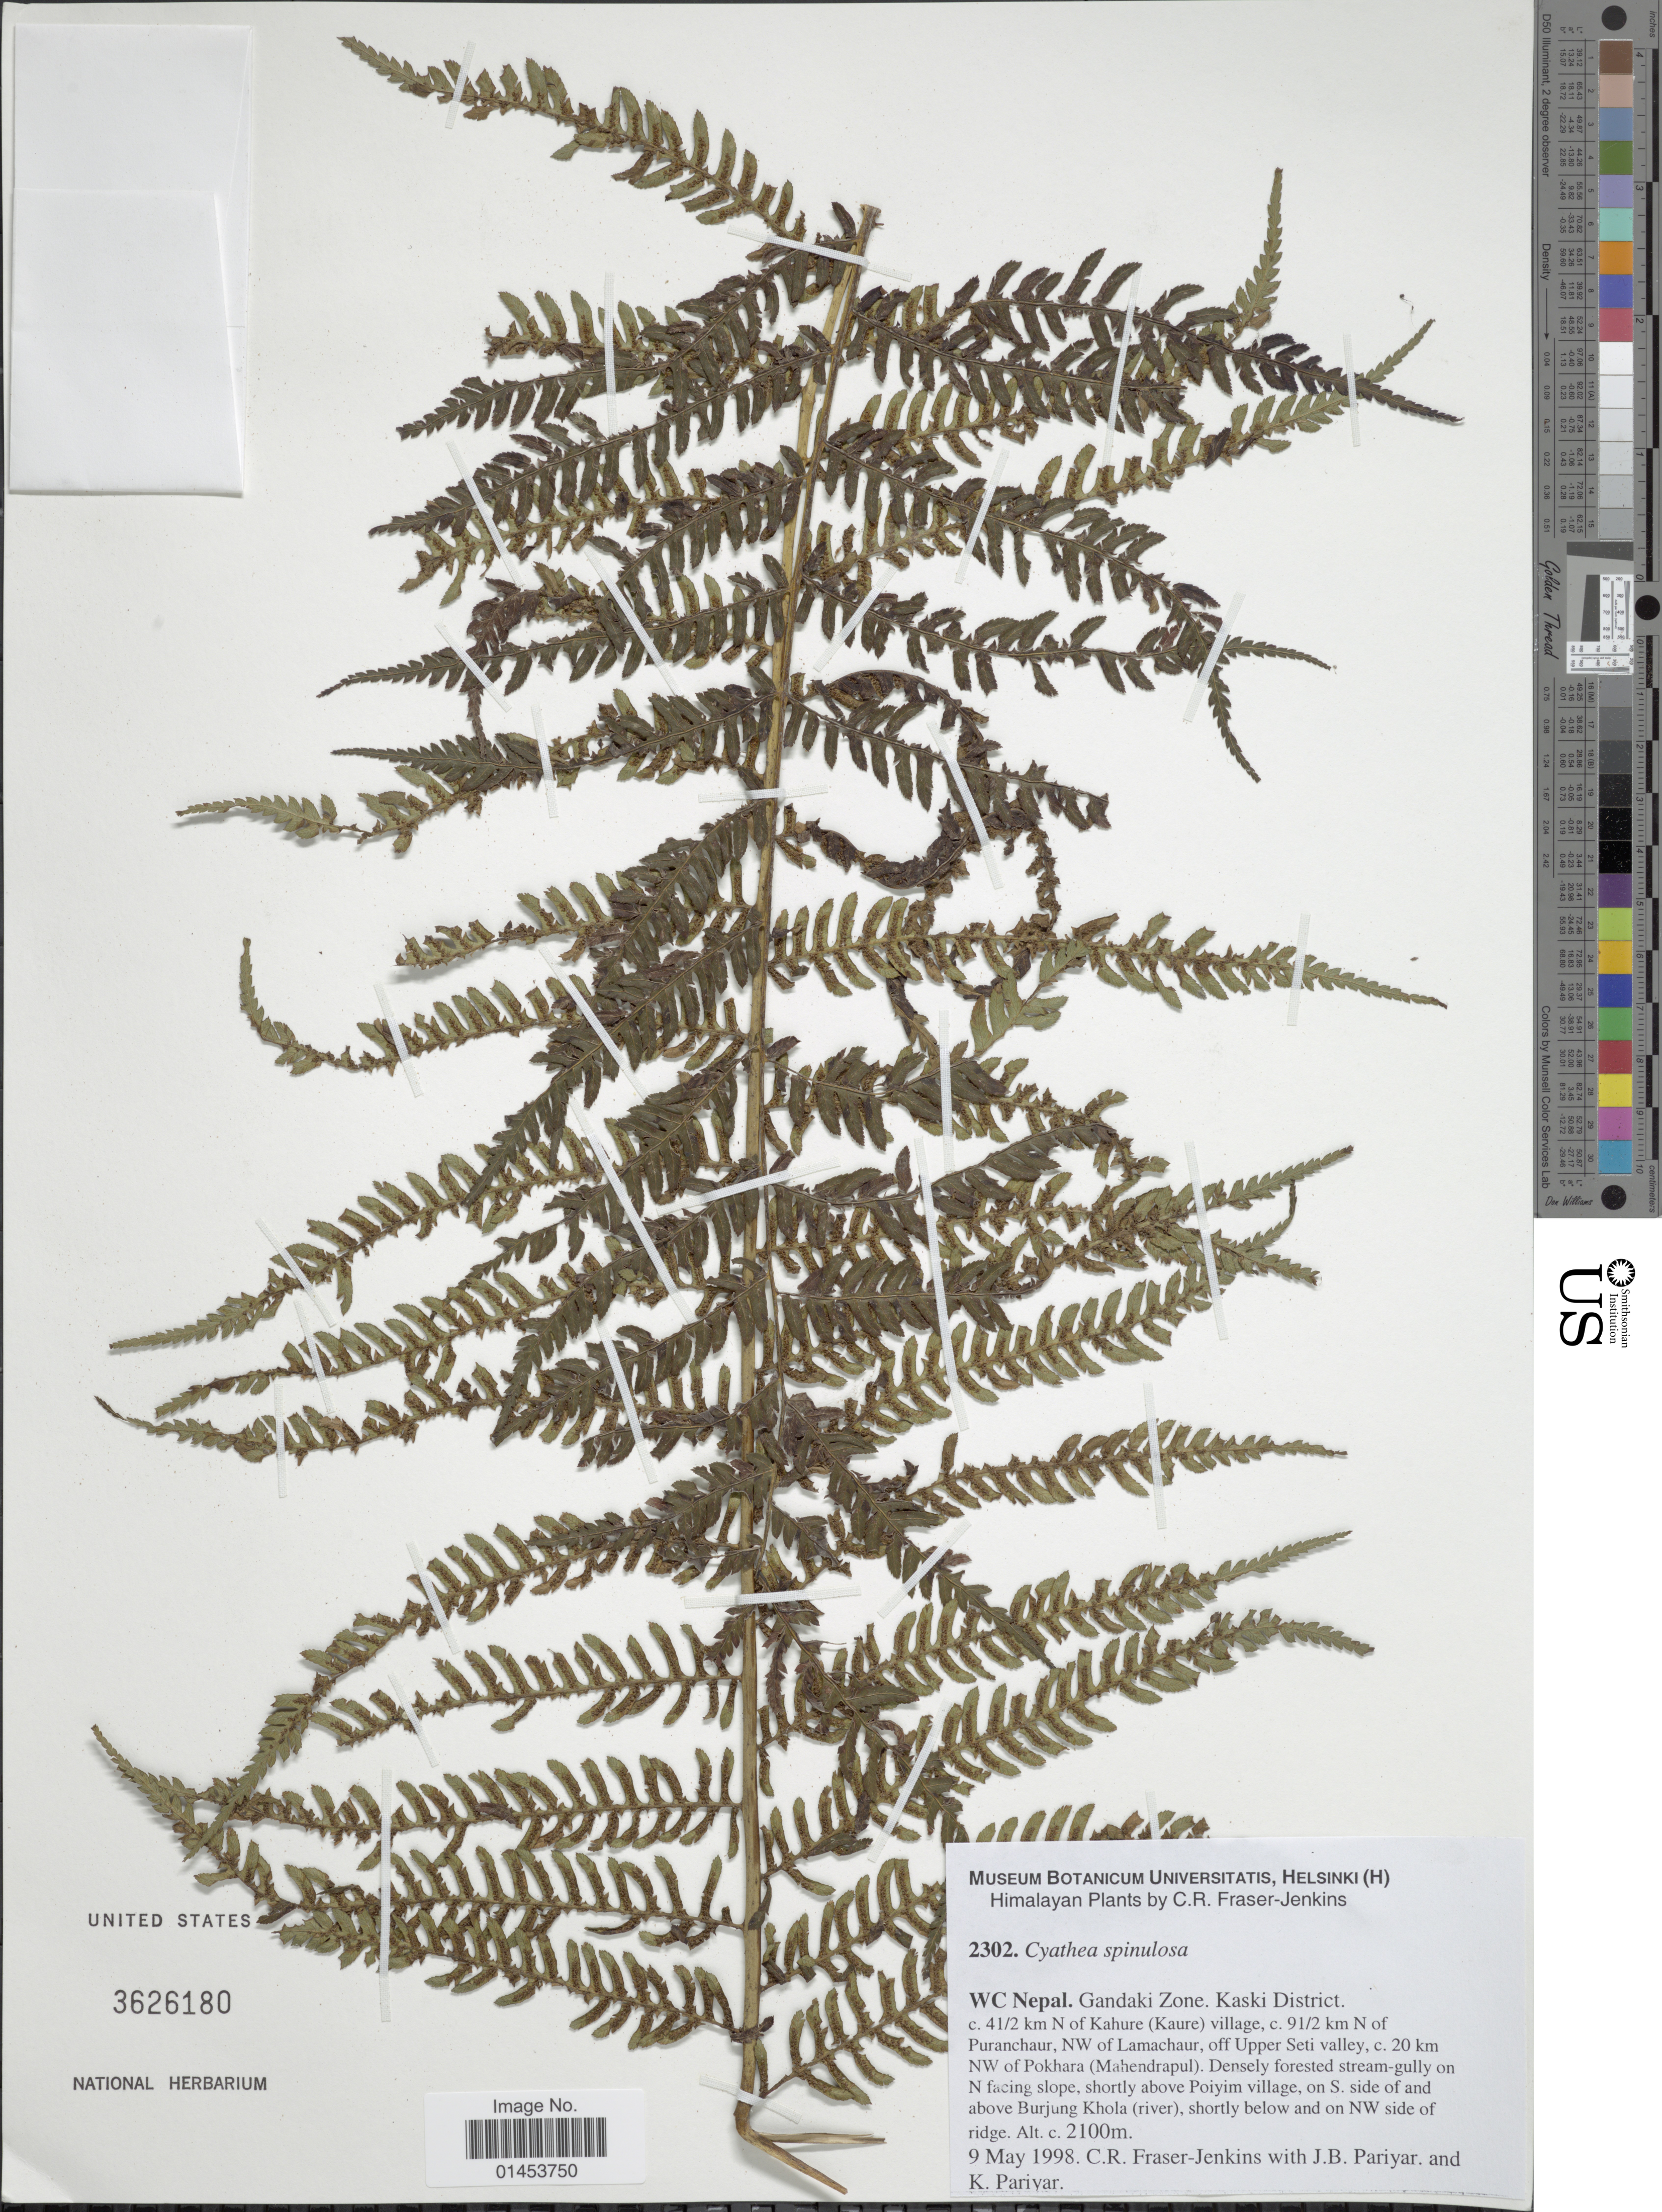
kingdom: Plantae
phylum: Tracheophyta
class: Polypodiopsida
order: Cyatheales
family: Cyatheaceae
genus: Cyathea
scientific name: Cyathea spinulosa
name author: Wall. ex Hook.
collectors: C. R. Fraser-Jenkins, J. Pariyar & K. Pariyar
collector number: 2302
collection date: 1998-05-09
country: Nepal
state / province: Gandaki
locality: W.C. Nepal, Gandaki Zone, Kaski District, c. 41/2 km N of Kahure(Kaure)village, c. 91/2km N of Puranchaur, NW of Lamachaur, off Upper Seti valley, c. 20km NW of Pokhara(Mahendrapul)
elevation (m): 2100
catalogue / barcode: US 3626180